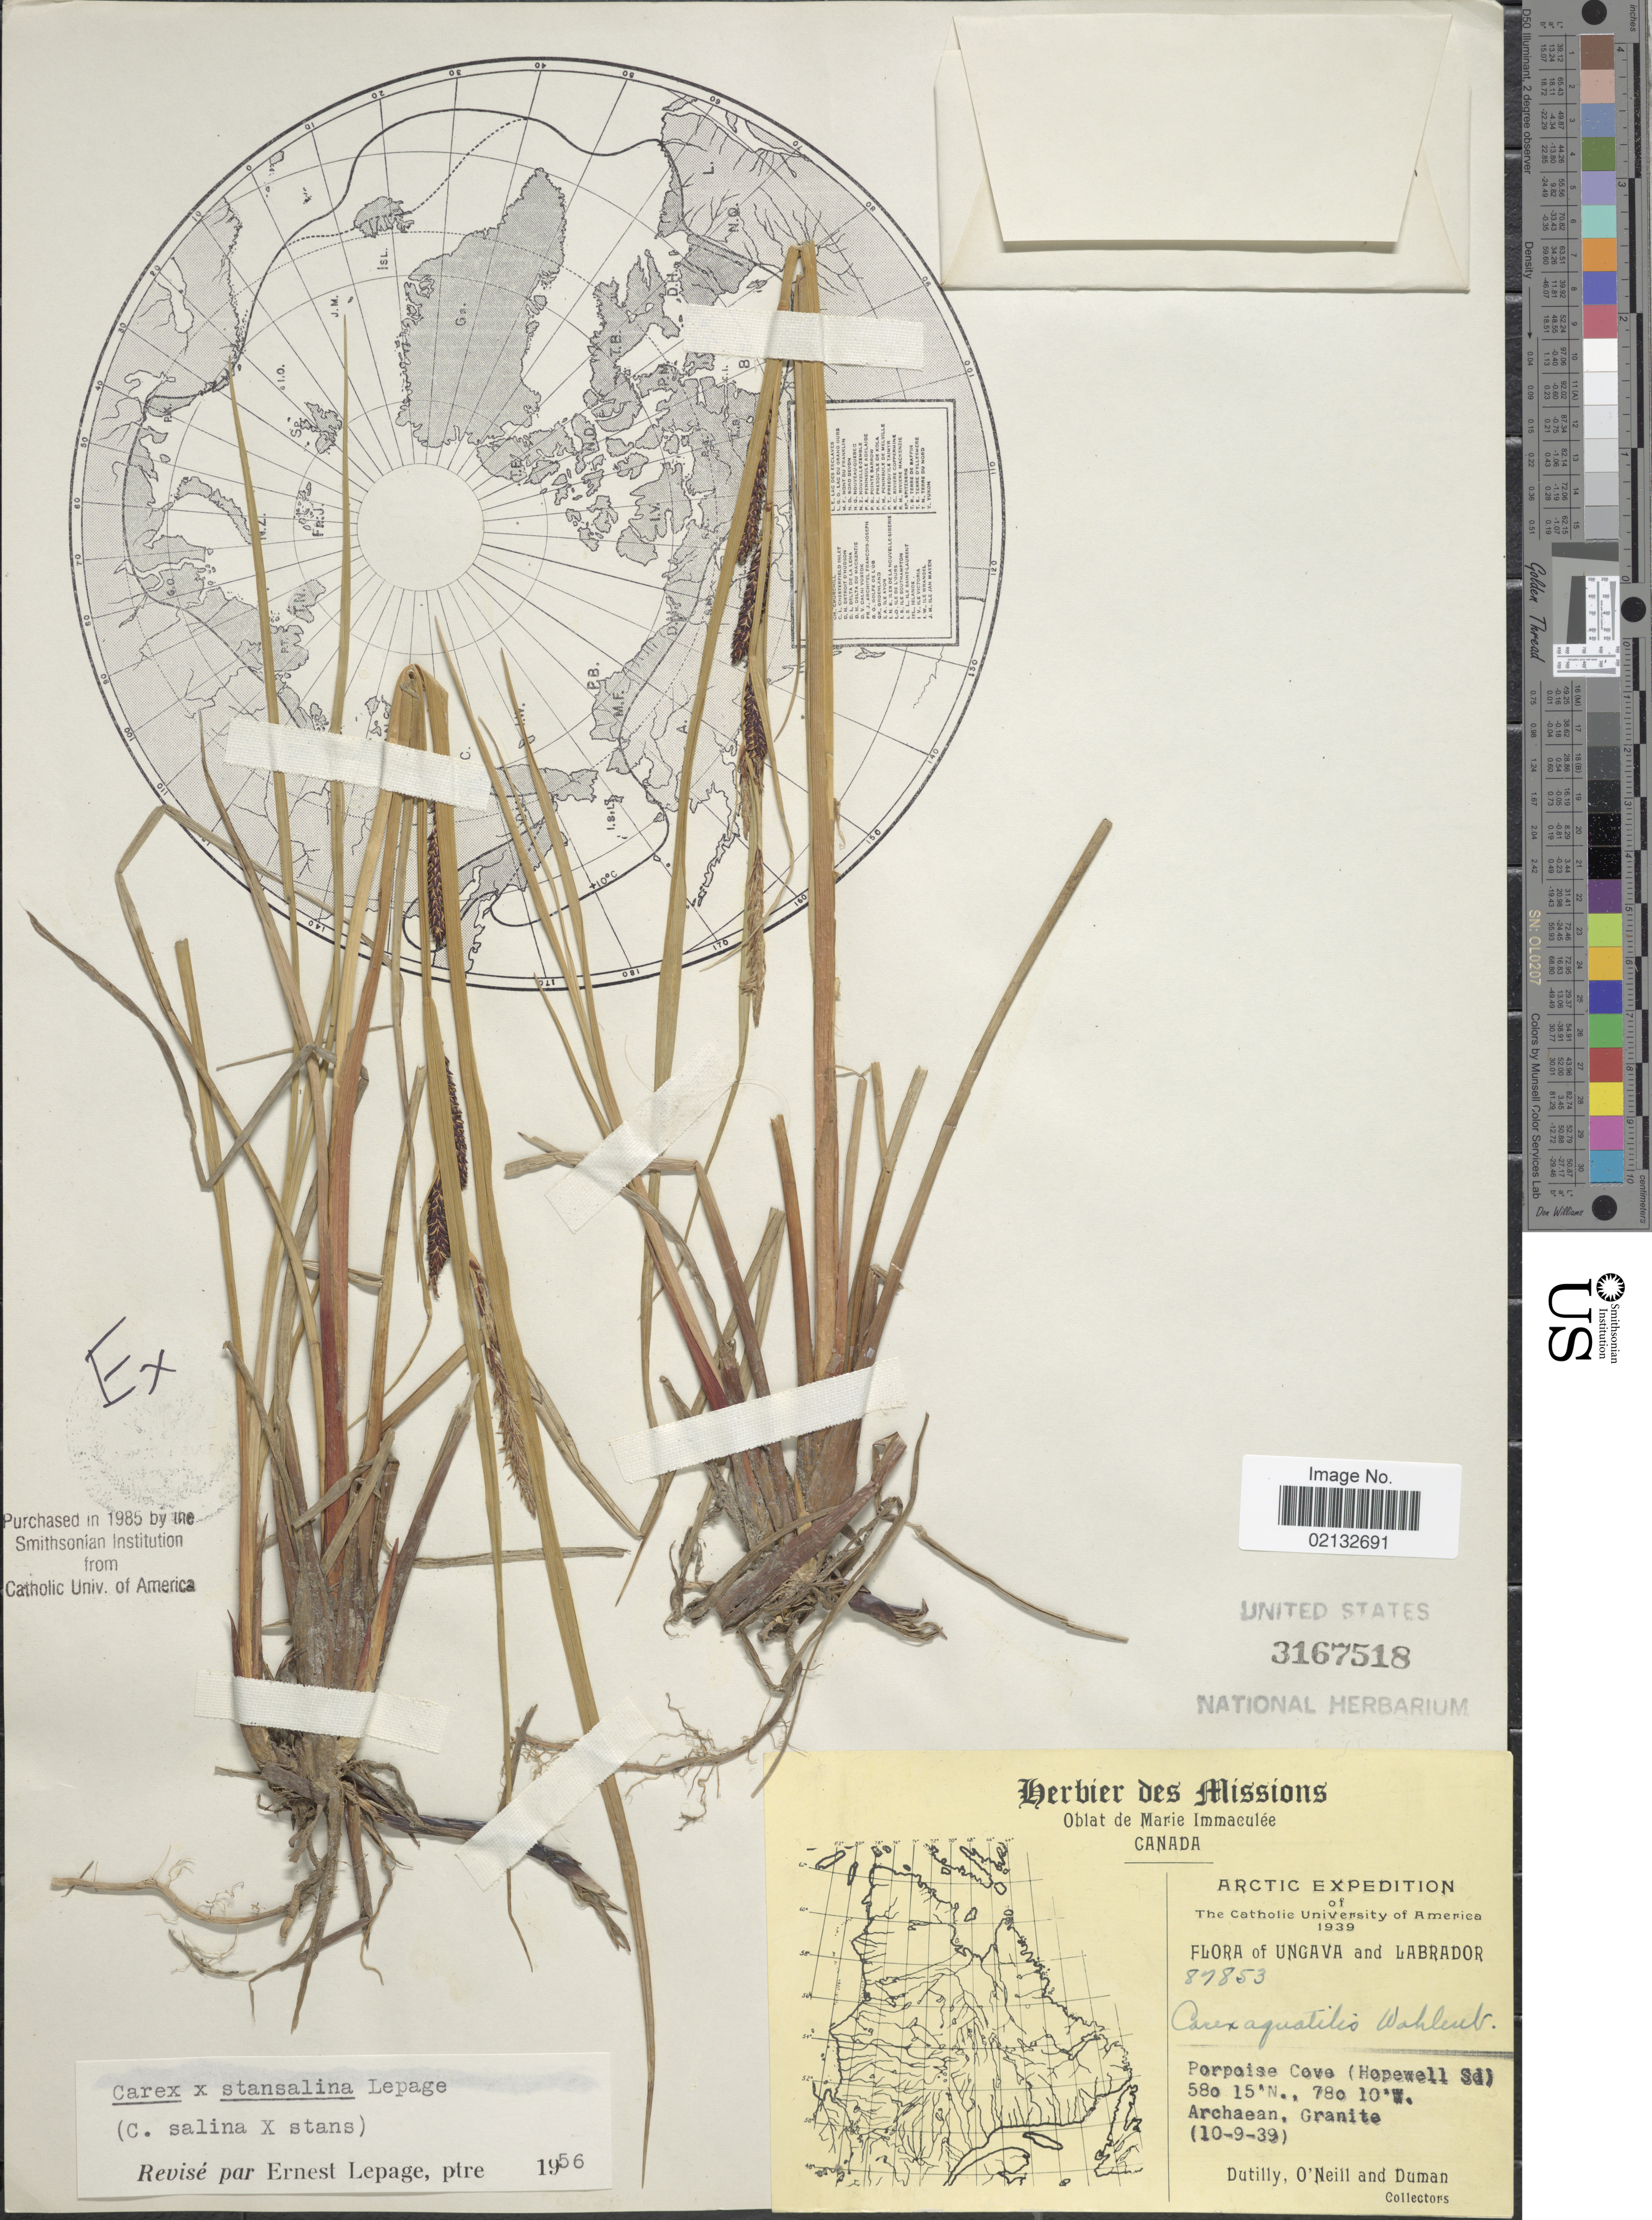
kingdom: Plantae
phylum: Tracheophyta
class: Liliopsida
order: Poales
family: Cyperaceae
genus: Carex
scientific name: Carex salina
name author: Wahlenb.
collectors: -. Dutilly, O' Neill & -. Duman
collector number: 87853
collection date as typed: Transcribed d/m/y: 10/9/39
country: Canada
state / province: Newfoundland and Labrador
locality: Arctic. Ungava and Labrador. Porpoise Cove (Hopewell Sd)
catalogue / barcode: US 3167518